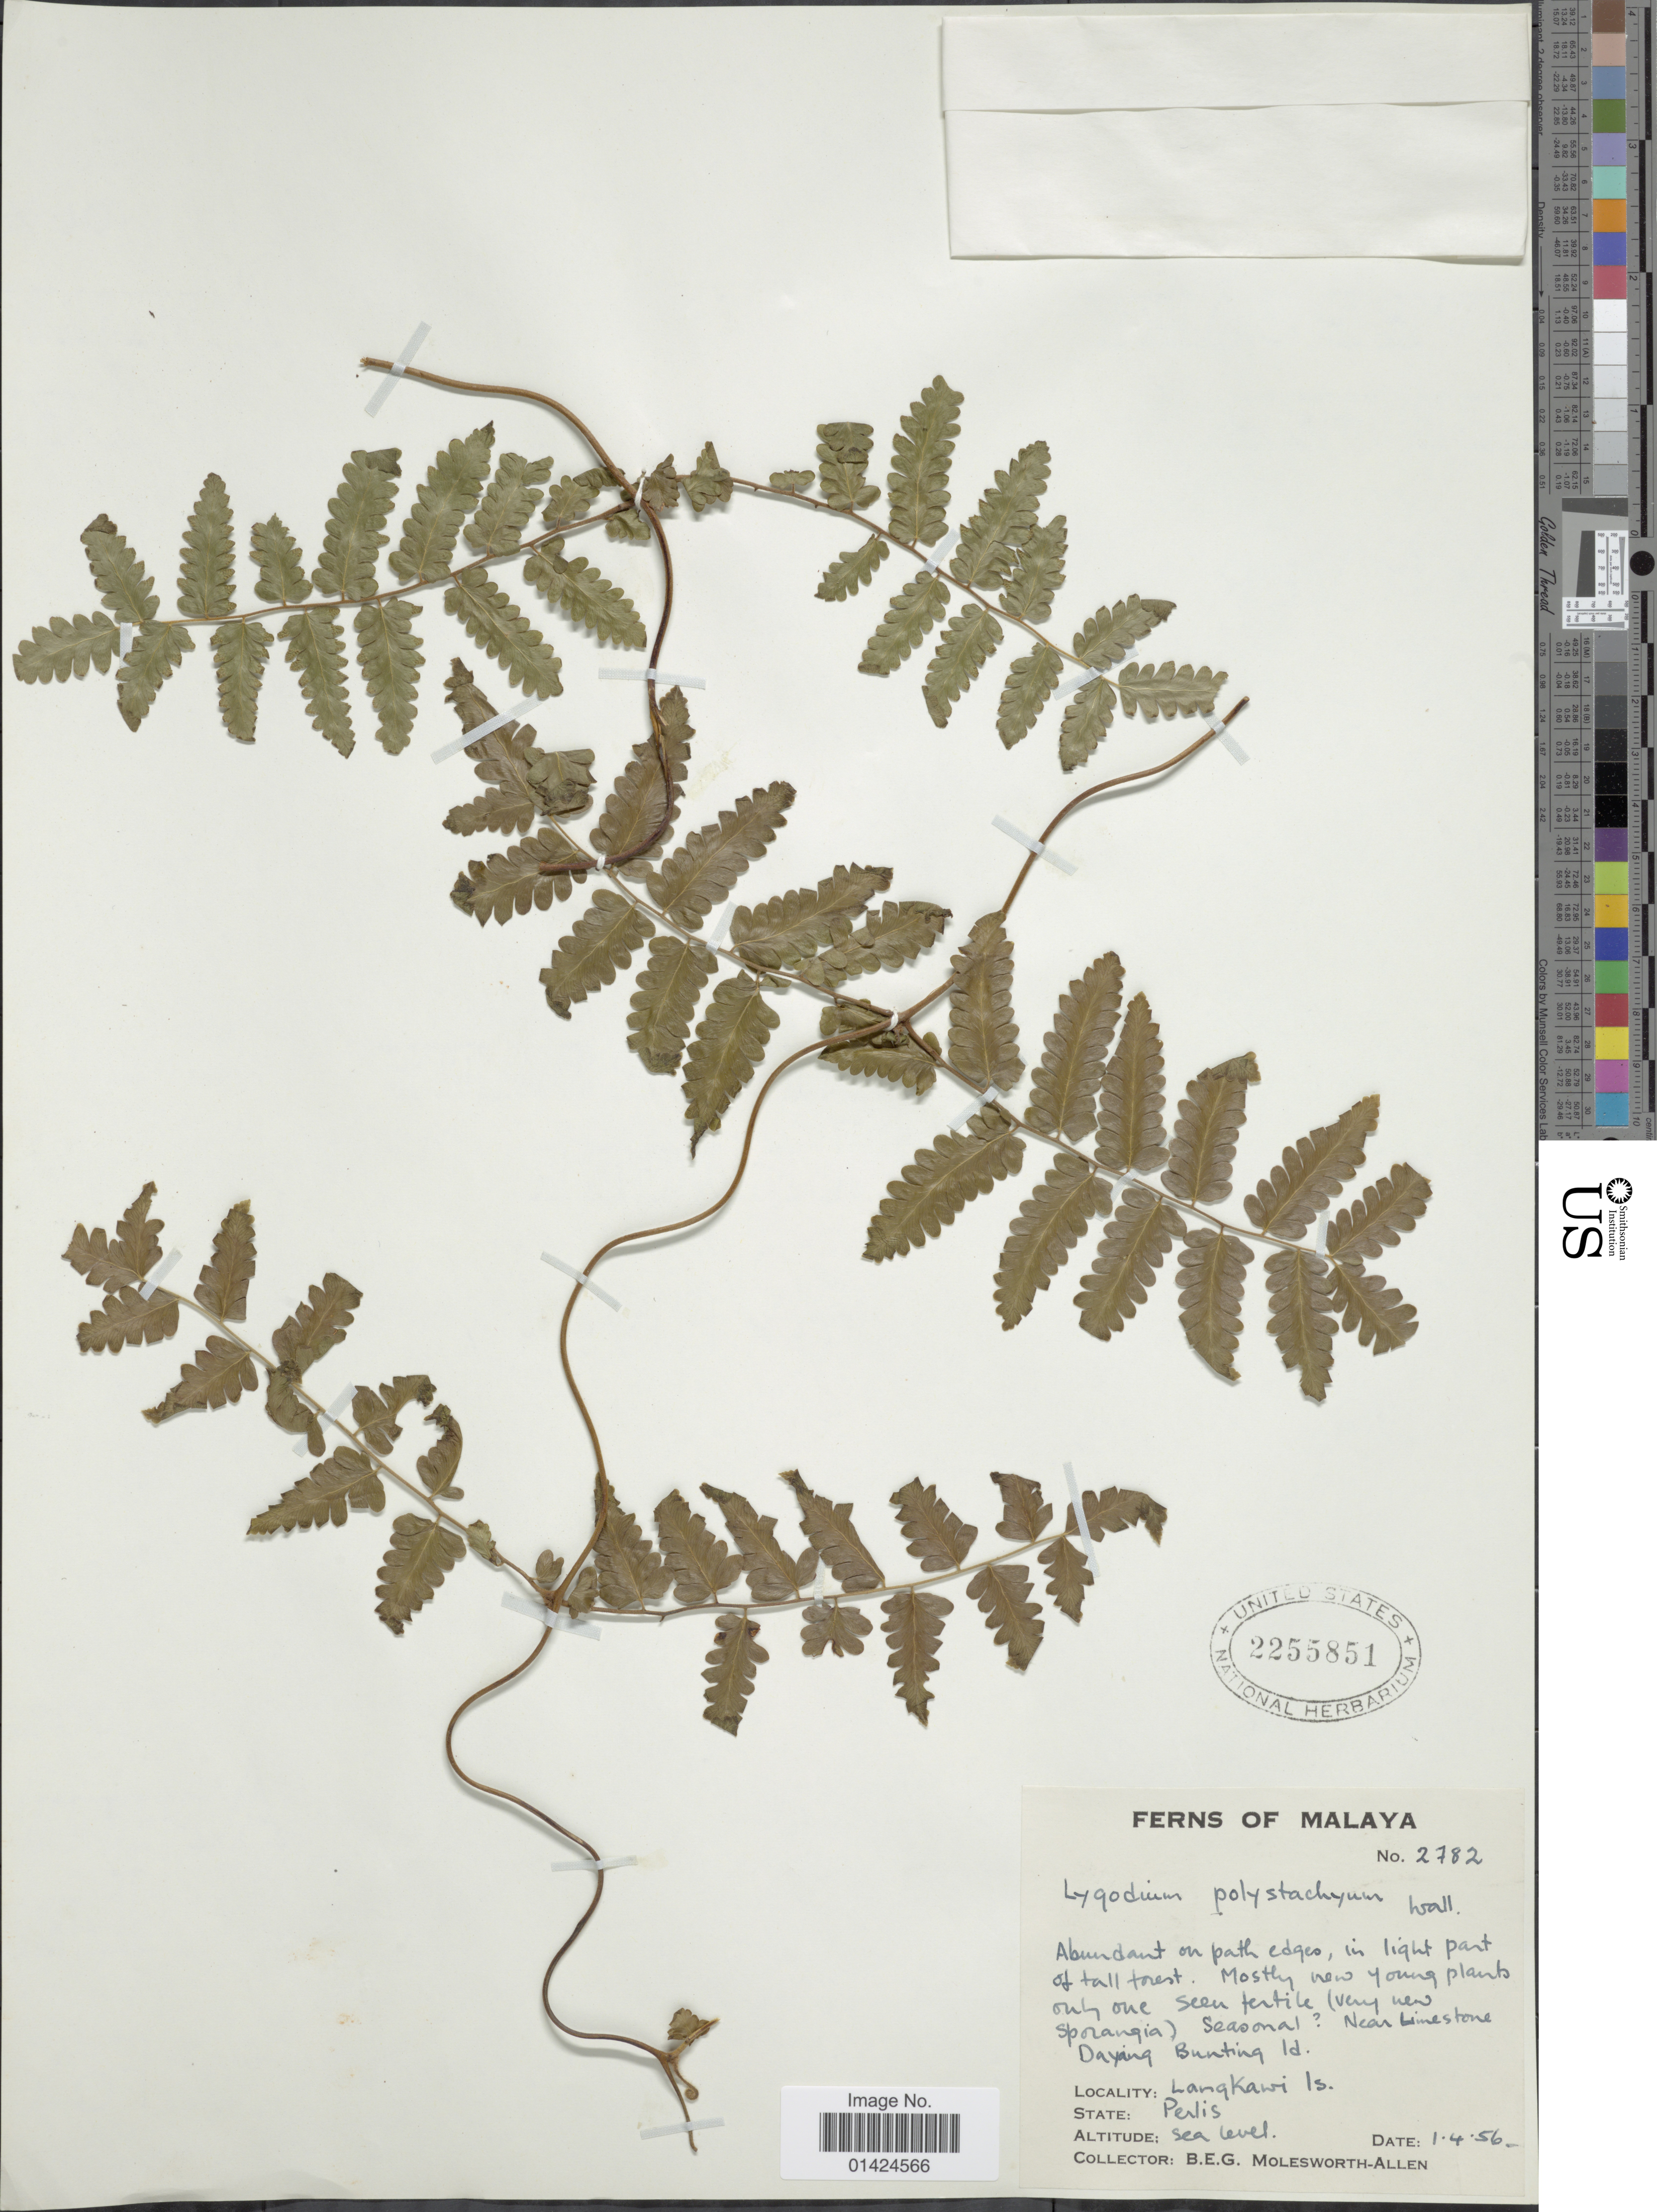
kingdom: Plantae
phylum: Tracheophyta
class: Polypodiopsida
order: Schizaeales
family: Lygodiaceae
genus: Lygodium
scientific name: Lygodium polystachyum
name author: Wall. ex T. Moore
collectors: B. E. G. Molesworth-Allen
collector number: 2782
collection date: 1956-01-04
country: Malaysia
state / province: Kedah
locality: Malaya: Dayang Bunting Ld. Langkawi Island, Perlis.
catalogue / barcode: US 2255851